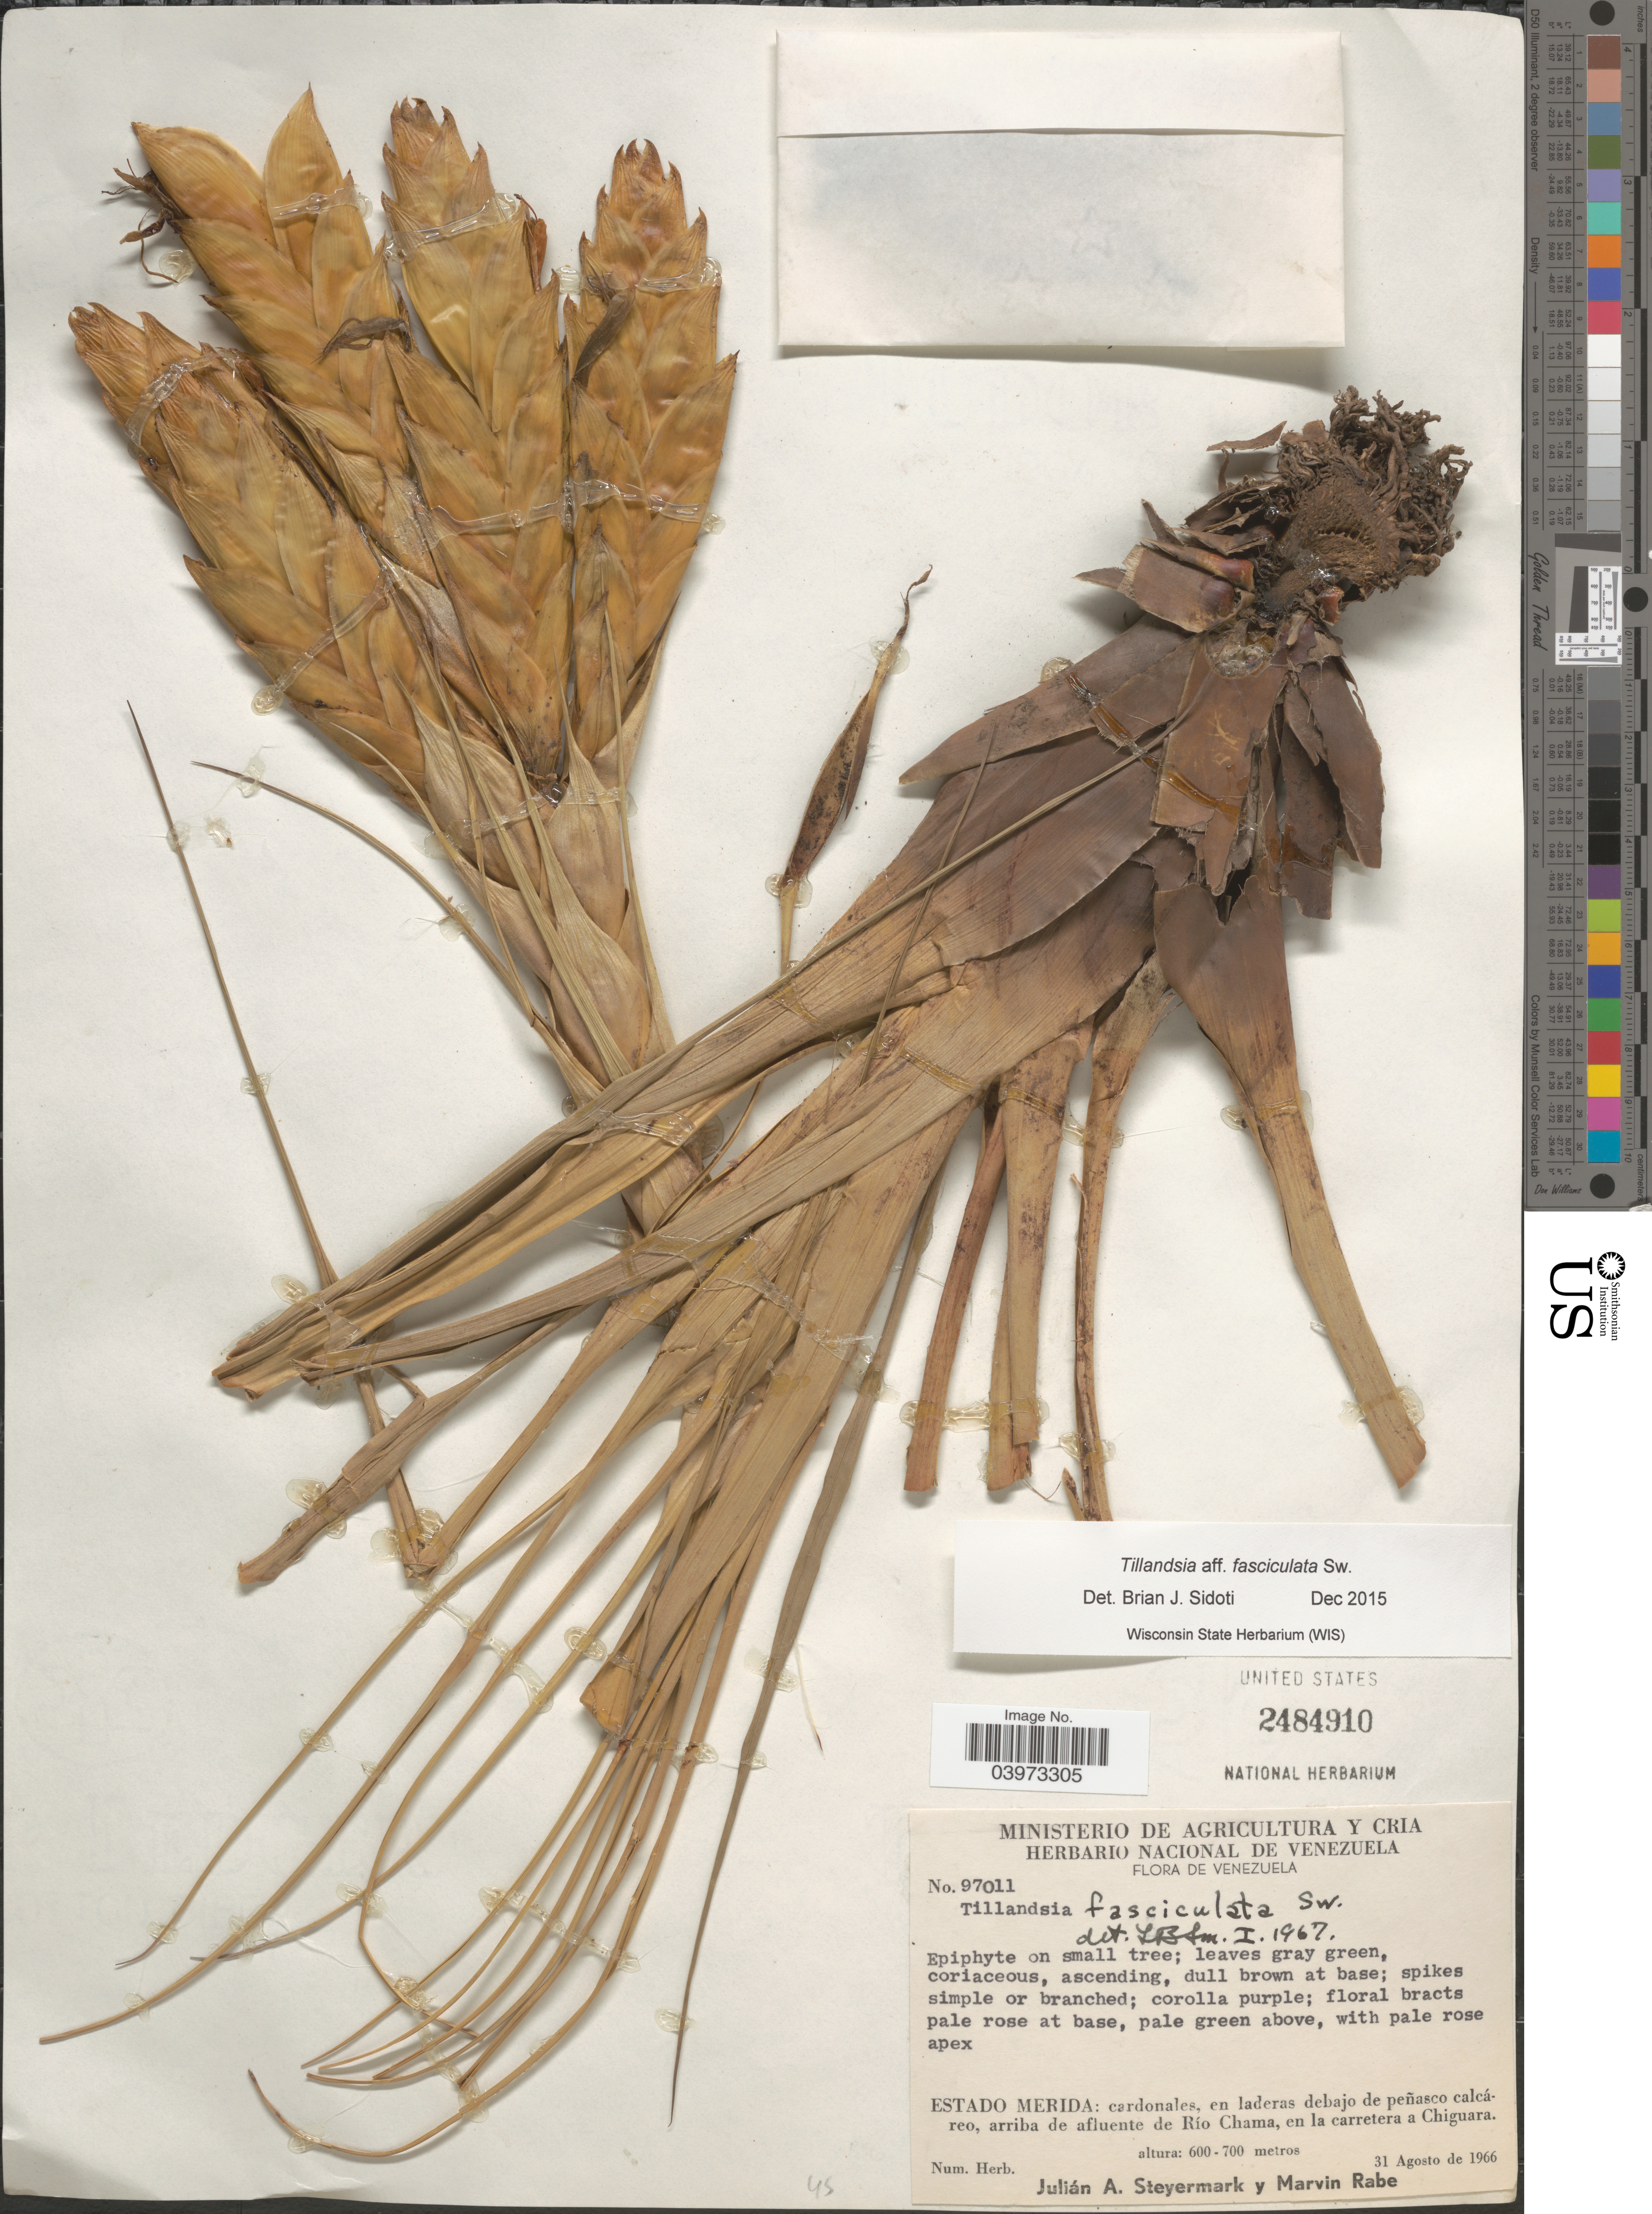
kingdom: Plantae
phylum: Tracheophyta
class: Liliopsida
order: Poales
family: Bromeliaceae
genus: Tillandsia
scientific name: Tillandsia fasciculata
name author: Sw.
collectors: J. Steyermark & M. Rabe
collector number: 97011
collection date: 1966-08-31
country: Venezuela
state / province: Merida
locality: Cardonales, en laderas debajo de peñasco calcáreo, arriba de afluente de Río Chama, en la carretera a Chiguara.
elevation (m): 600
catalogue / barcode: US 2484910